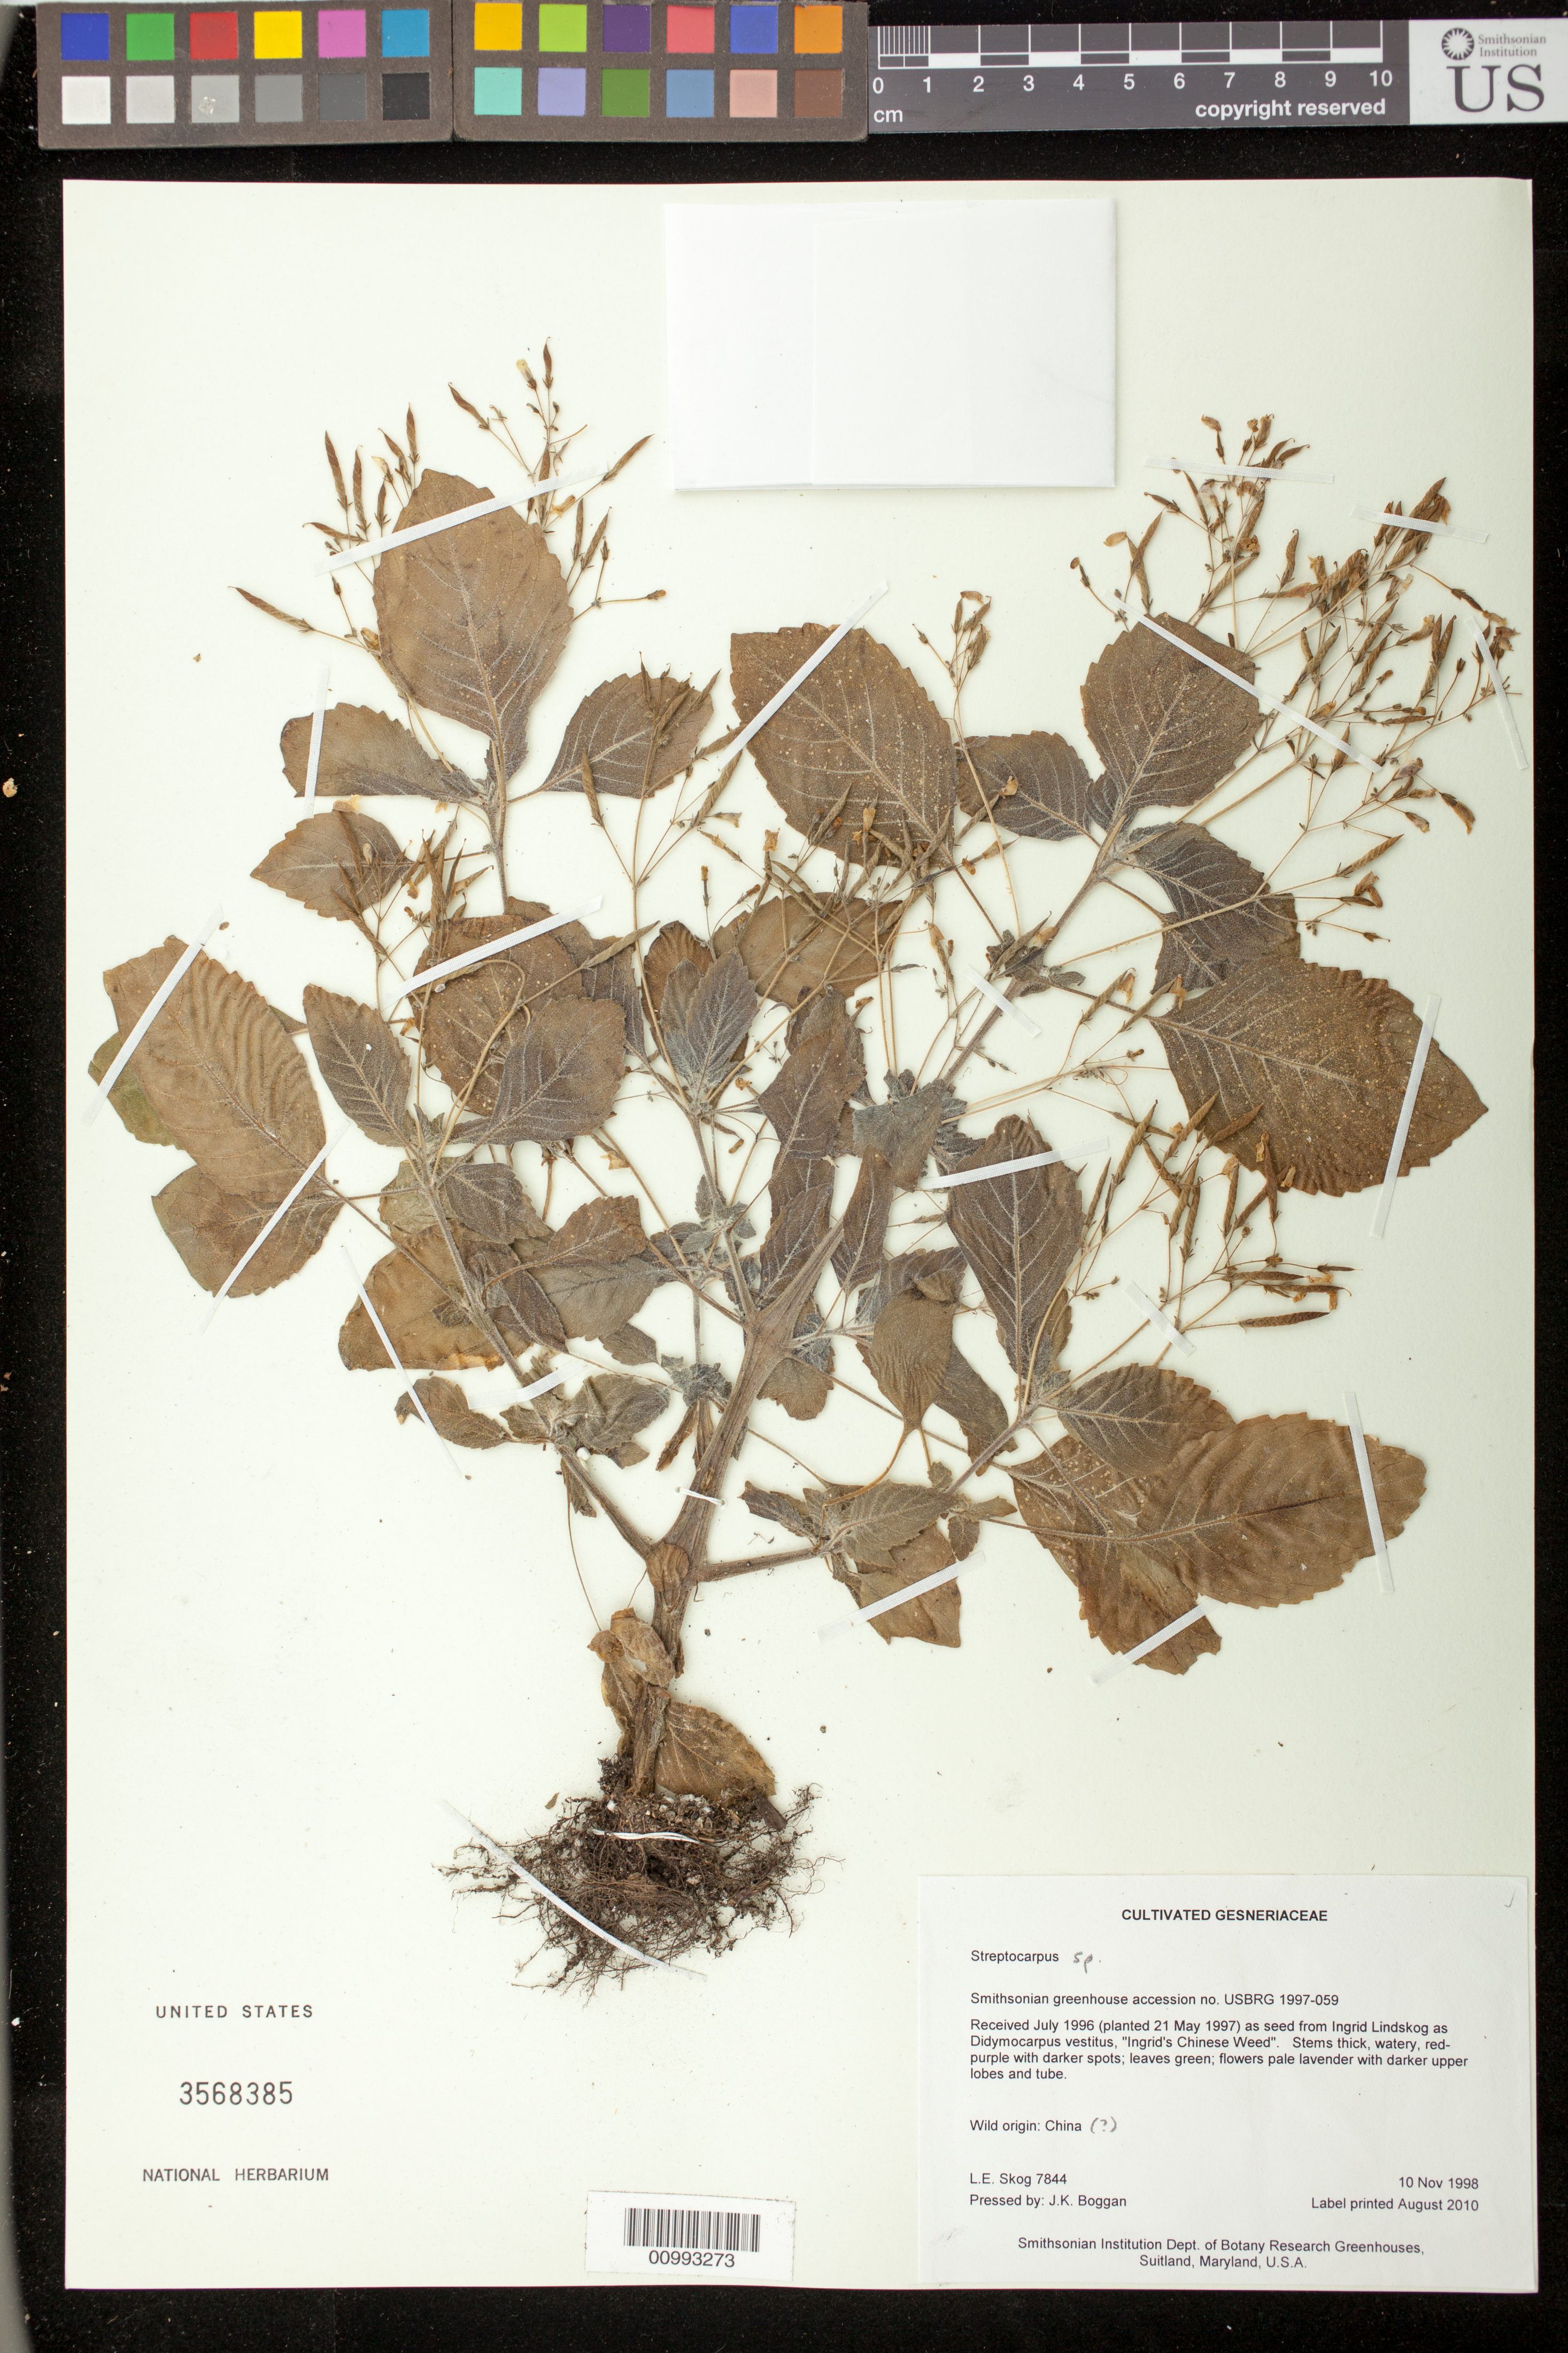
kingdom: Plantae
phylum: Tracheophyta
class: Magnoliopsida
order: Lamiales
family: Gesneriaceae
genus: Streptocarpus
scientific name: Streptocarpus sp.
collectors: L. E. Skog & J. K. Boggan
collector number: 7844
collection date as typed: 10 Nov 1998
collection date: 1998-11-10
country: United States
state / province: Maryland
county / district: Prince George's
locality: Cultivated: Smithsonian Institution Dept. of Botany Research Greenhouses, Suitland, Maryland, U.S.A. [orig. China?]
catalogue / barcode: US 3568385